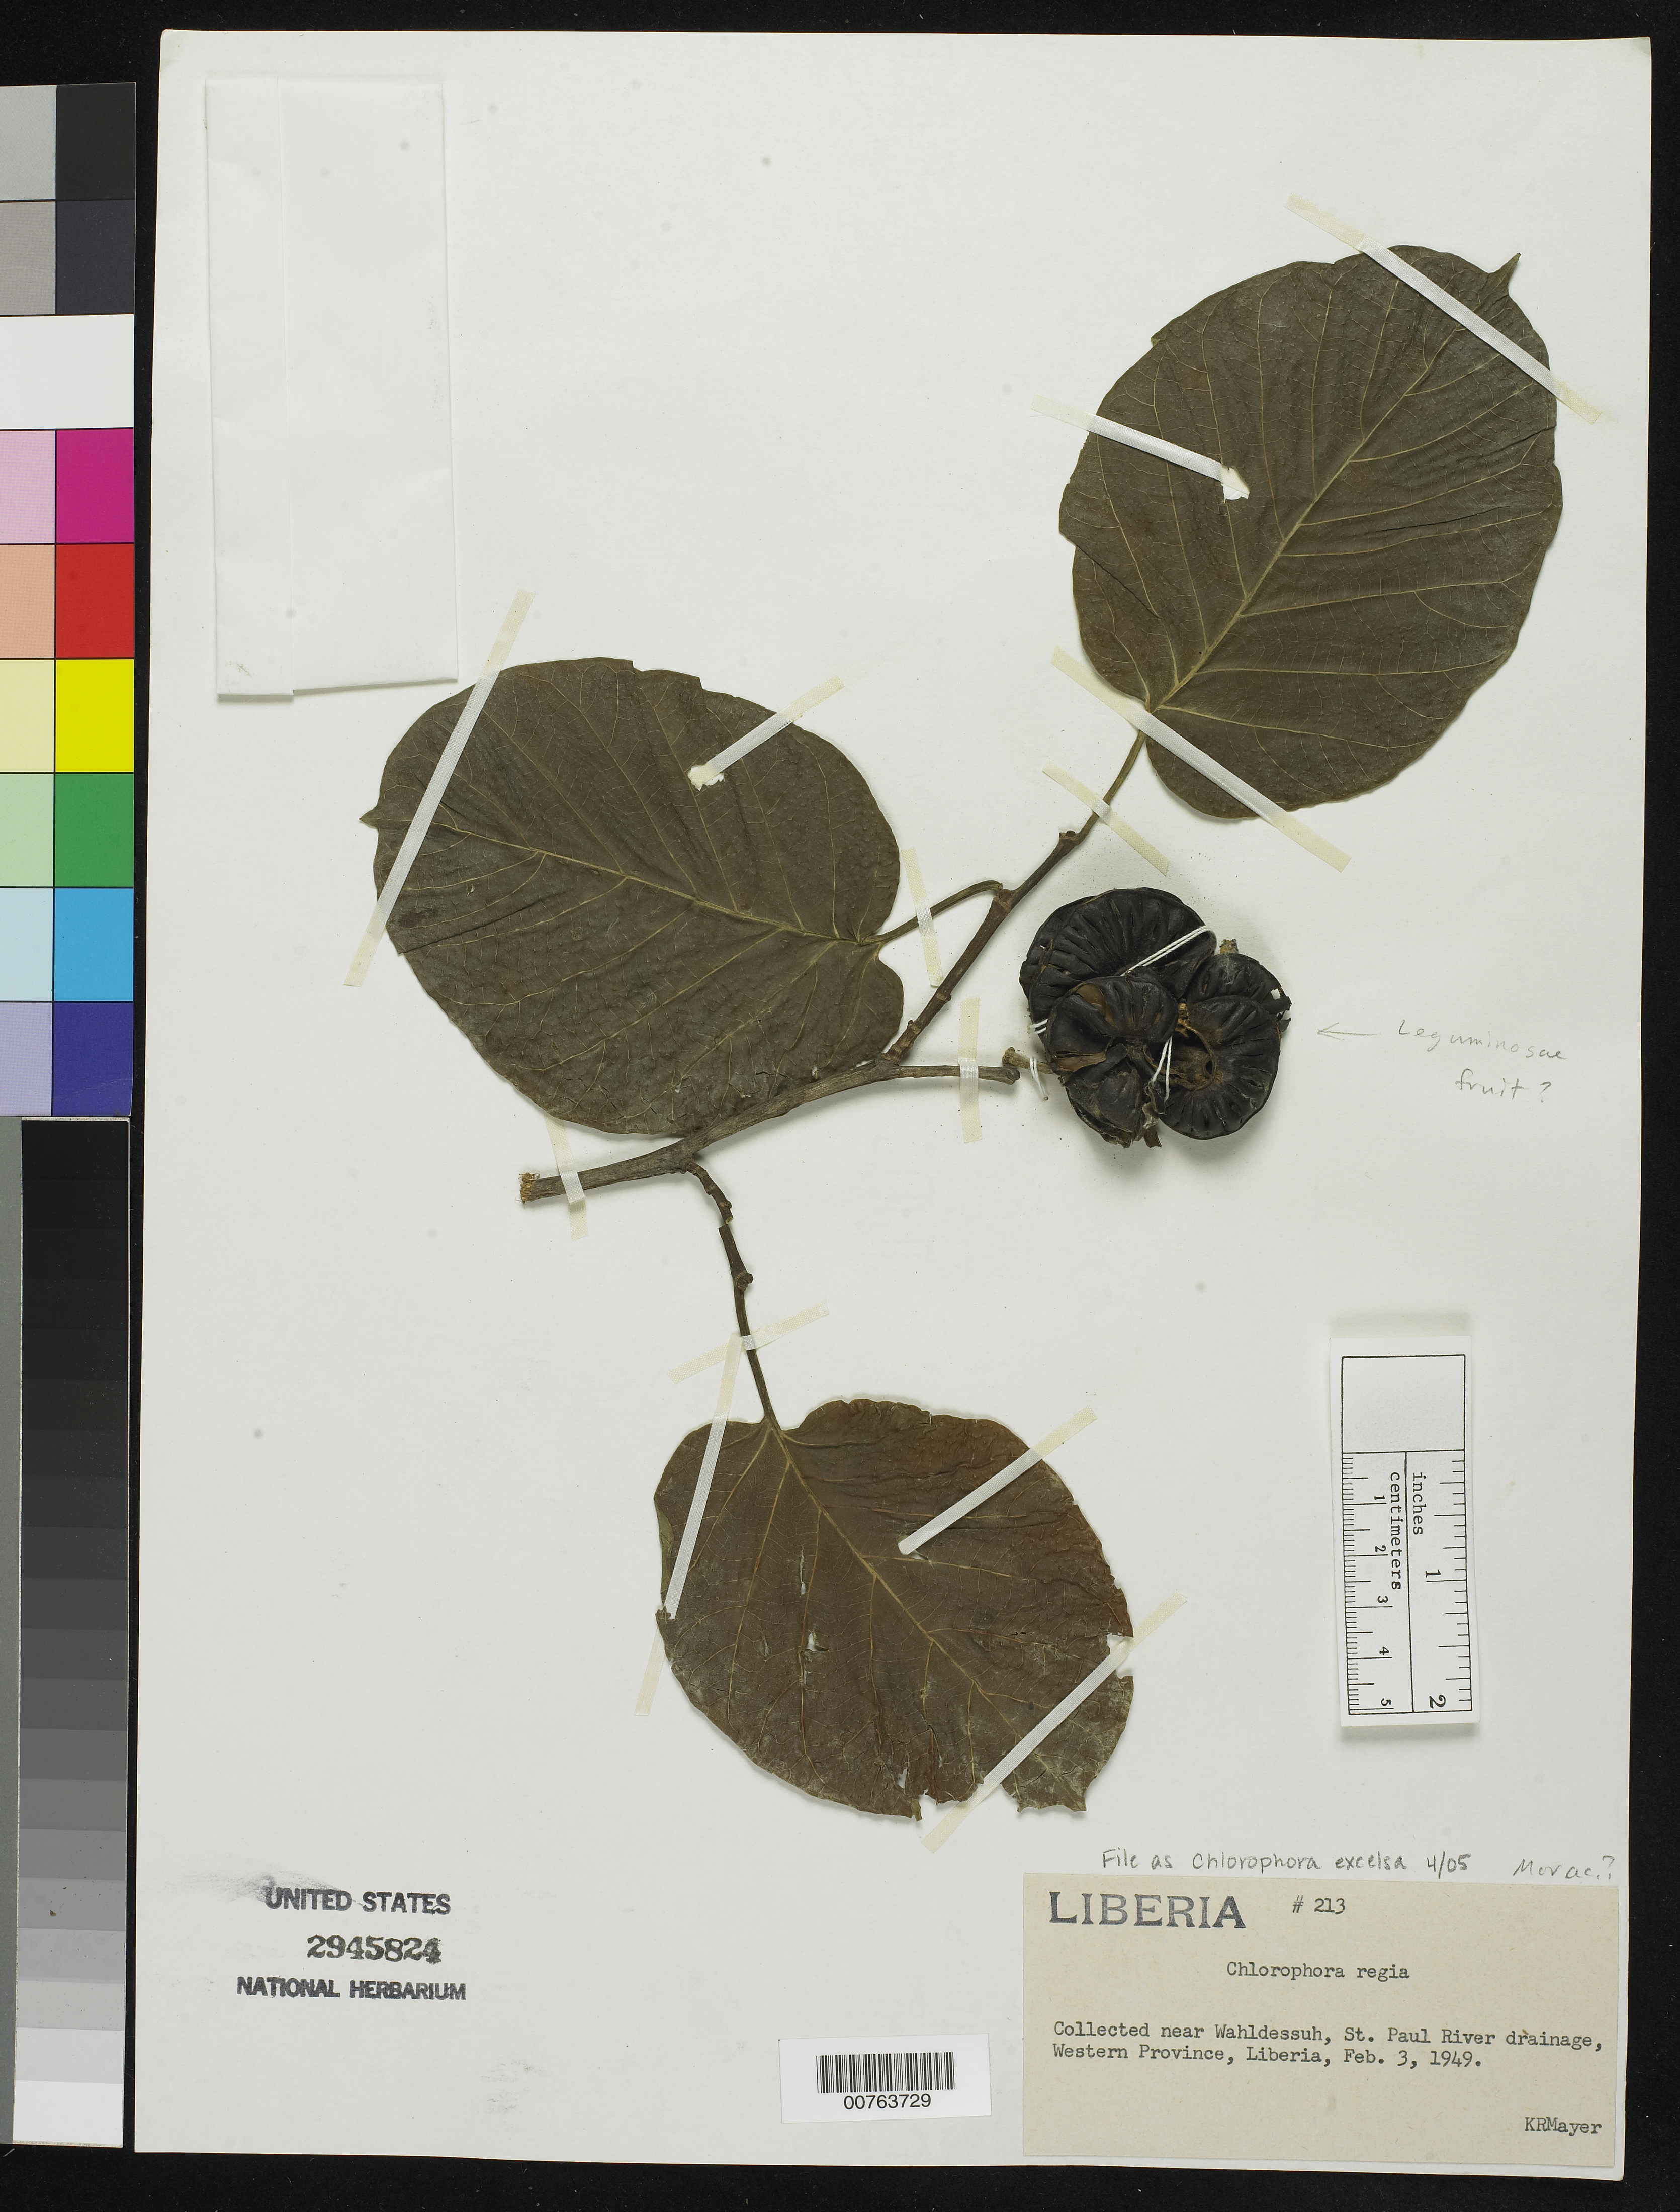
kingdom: Plantae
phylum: Tracheophyta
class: Magnoliopsida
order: Rosales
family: Moraceae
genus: Chlorophora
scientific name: Chlorophora excelsa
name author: (Welw.) Benth.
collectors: K. R. Mayer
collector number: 213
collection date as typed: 03 Feb 1949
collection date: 1949-02-03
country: Liberia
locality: Western Province: St. Paul River drainage, near Wahldessuh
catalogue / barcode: US 2945824